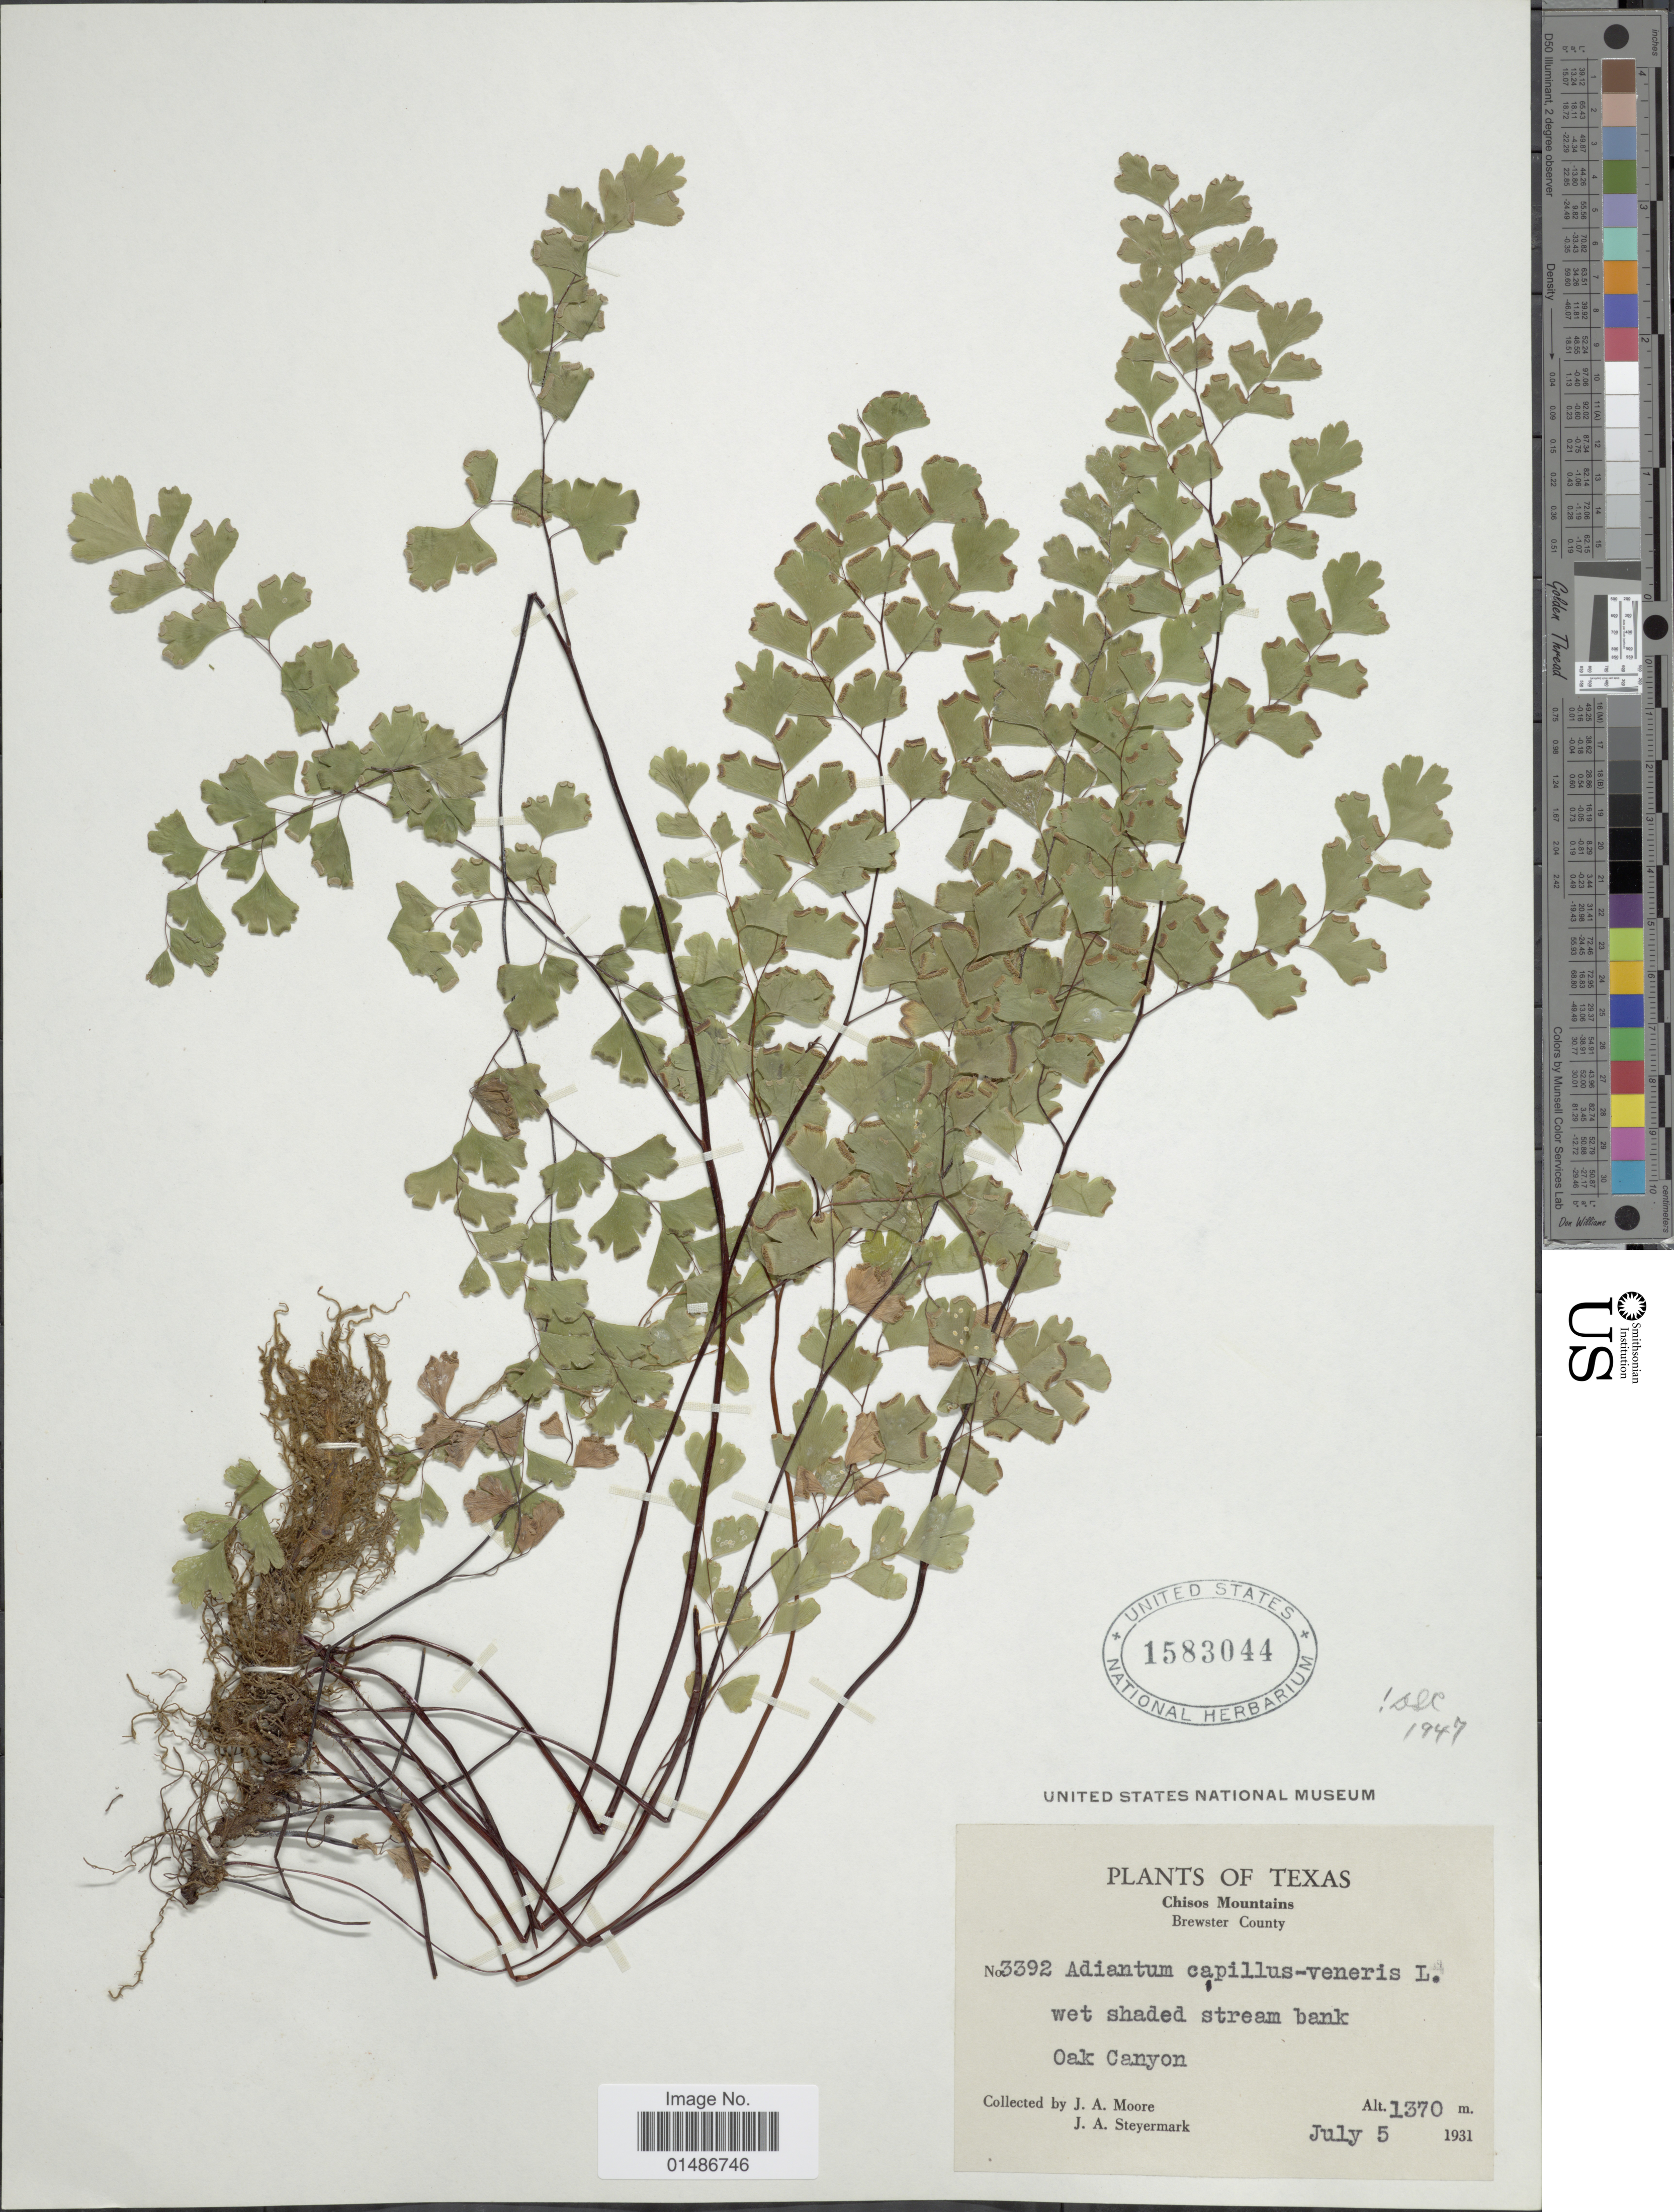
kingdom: Plantae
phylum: Tracheophyta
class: Polypodiopsida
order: Polypodiales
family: Pteridaceae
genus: Adiantum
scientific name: Adiantum capillus-veneris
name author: L.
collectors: J. A. Moore & J. Steyermark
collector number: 3392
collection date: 1931-07-05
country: United States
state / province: Texas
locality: Chisos Mountains. Brewster County. Oak Canyon.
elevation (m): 1370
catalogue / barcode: US 1583044